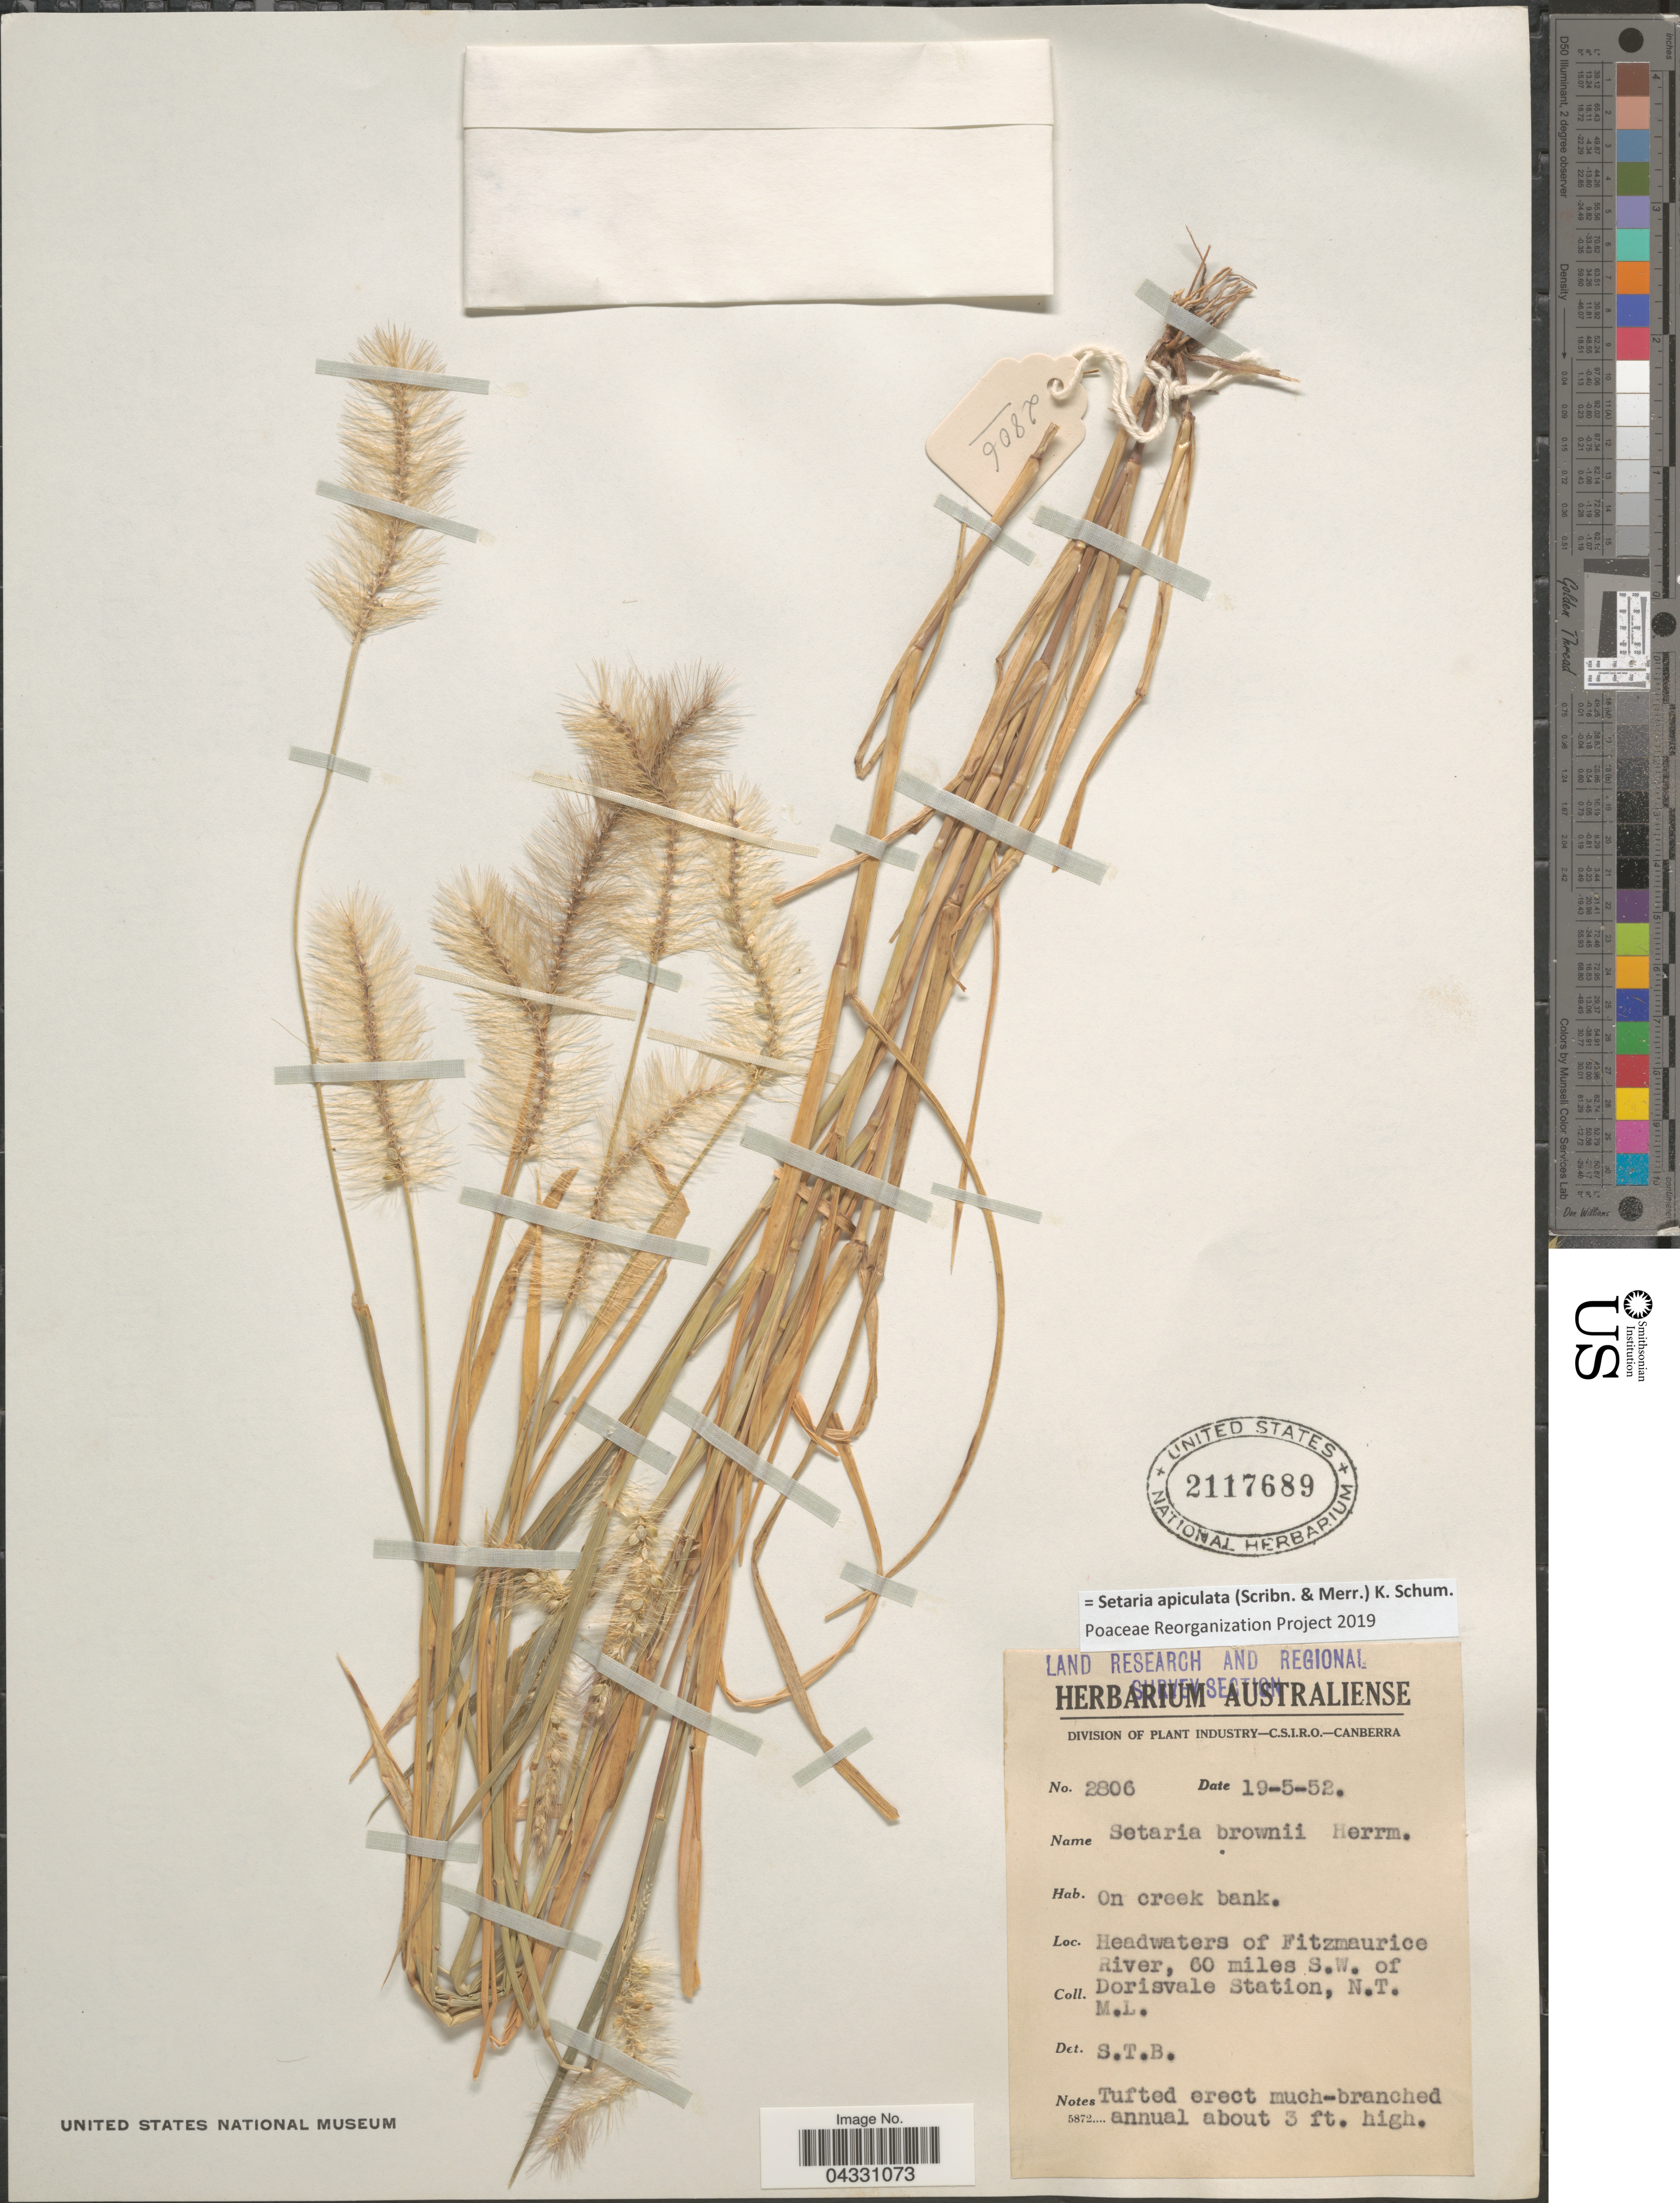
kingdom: Plantae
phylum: Tracheophyta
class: Liliopsida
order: Poales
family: Poaceae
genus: Setaria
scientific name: Setaria apiculata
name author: (Scribn. & Merr.) K. Schum.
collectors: M. L.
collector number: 2806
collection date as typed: Transcribed d/m/y: 19/5/52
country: Australia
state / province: Northern Territory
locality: Land Research and Regional Survey Section. Headwaters of Fitzmaurice River, 60 miles S.W. of Dorisvale Station.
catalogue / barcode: US 2117689